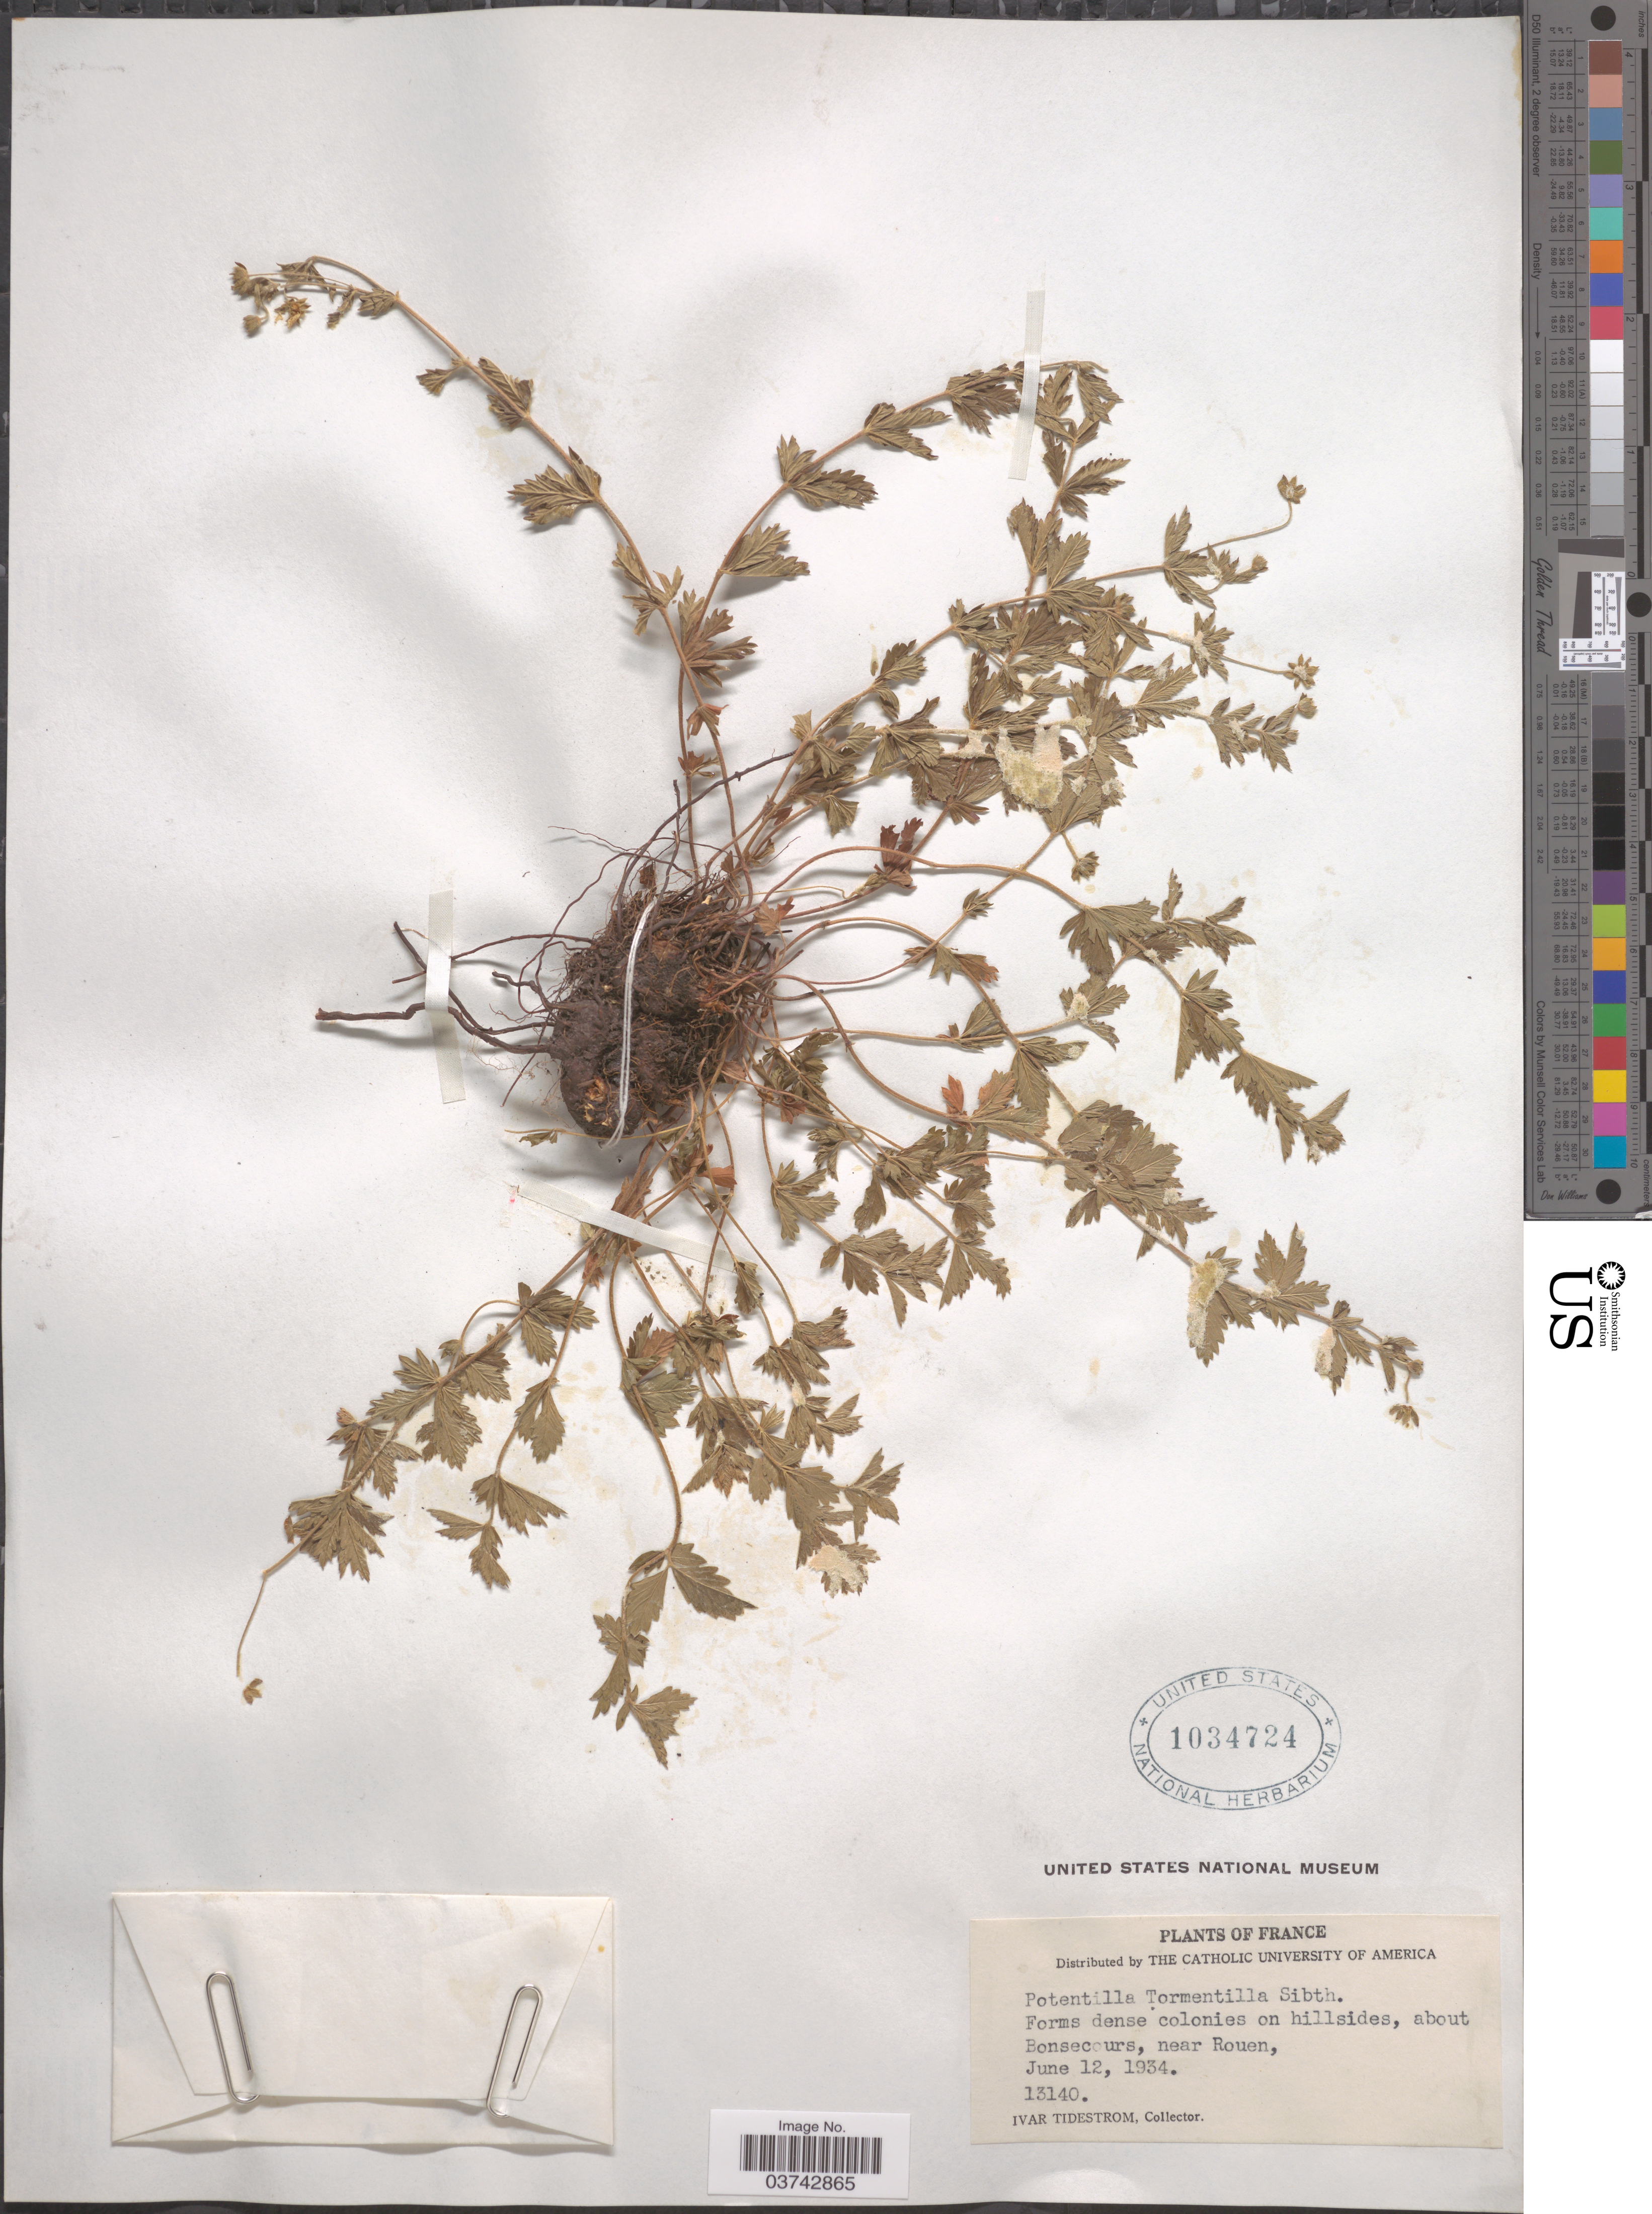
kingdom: Plantae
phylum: Tracheophyta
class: Magnoliopsida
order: Rosales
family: Rosaceae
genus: Potentilla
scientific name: Potentilla tormentilla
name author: Neck.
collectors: I. F. Tidestrom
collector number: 13140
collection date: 1934-06-12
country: France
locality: Colonies on hillsides, about Bonsecours, near Rouen.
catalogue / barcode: US 1034724